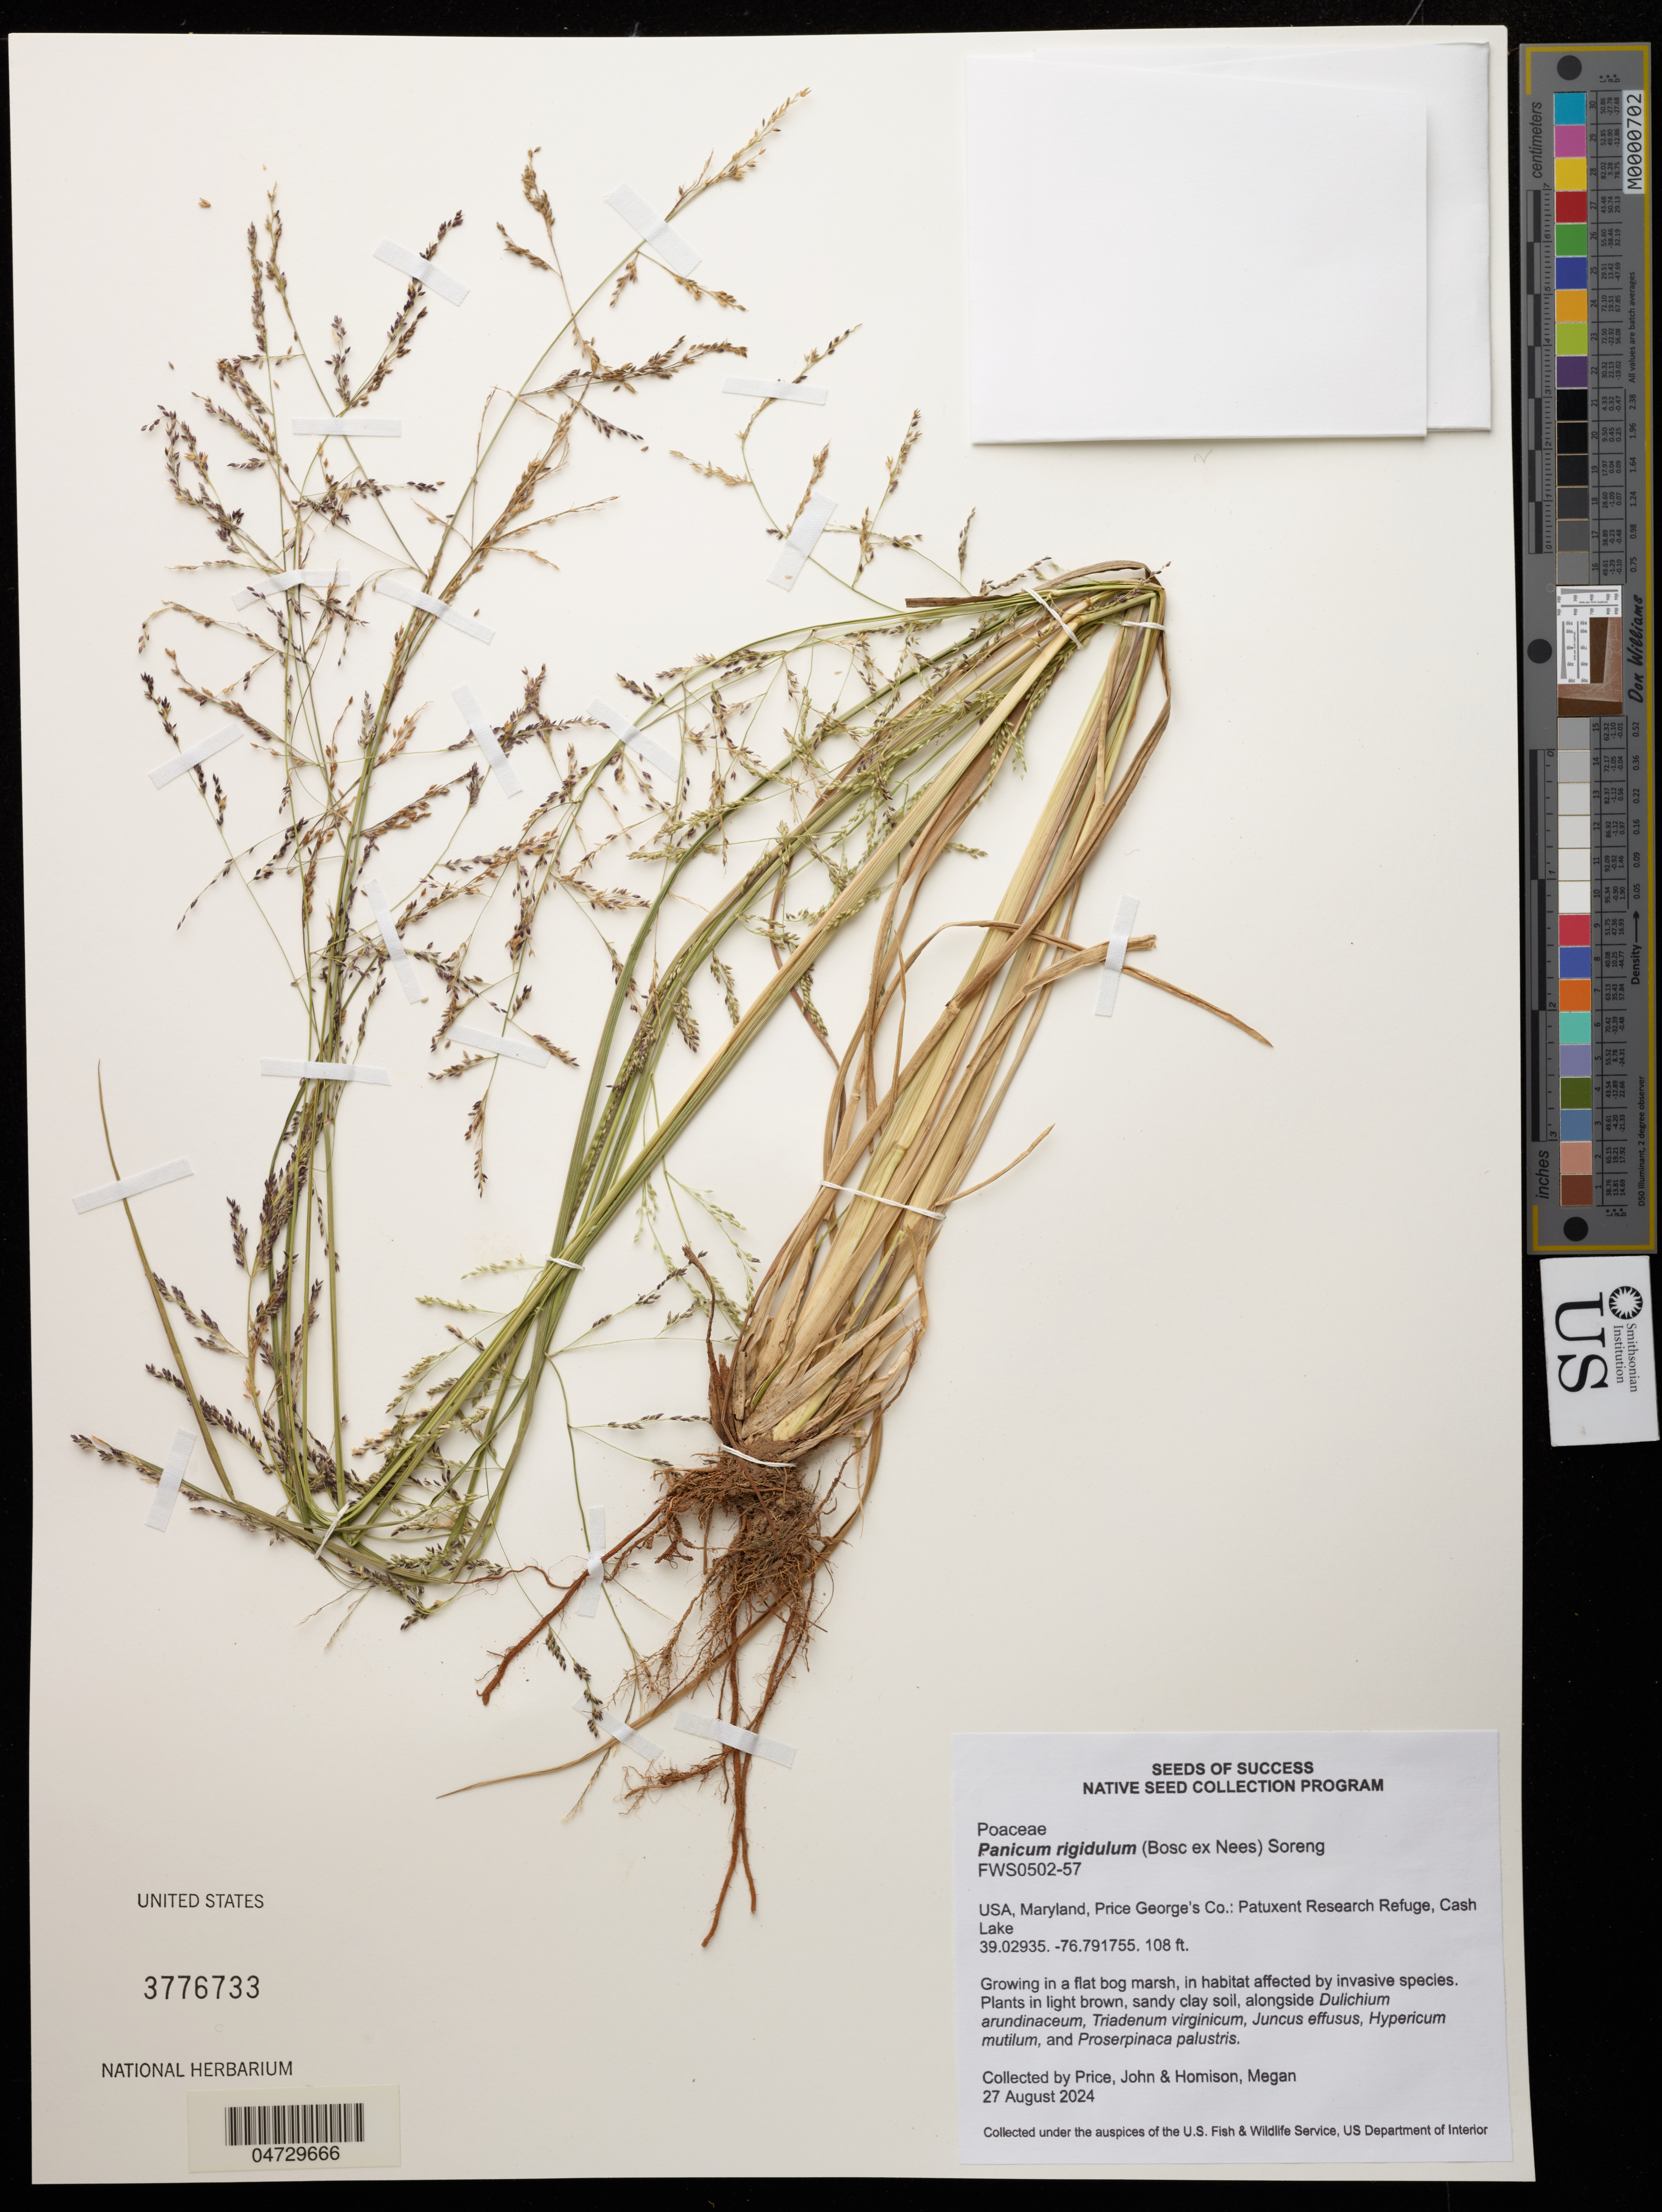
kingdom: Plantae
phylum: Tracheophyta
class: Liliopsida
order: Poales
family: Poaceae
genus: Panicum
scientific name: Panicum rigidulum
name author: Bosc ex Nees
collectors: J. Price & M. Homison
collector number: FWS0502-57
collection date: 2024-08-27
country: United States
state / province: Maryland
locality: Price George's Co.: Patuxent Research Refuge, Cash Lake.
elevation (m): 33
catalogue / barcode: US 3776733